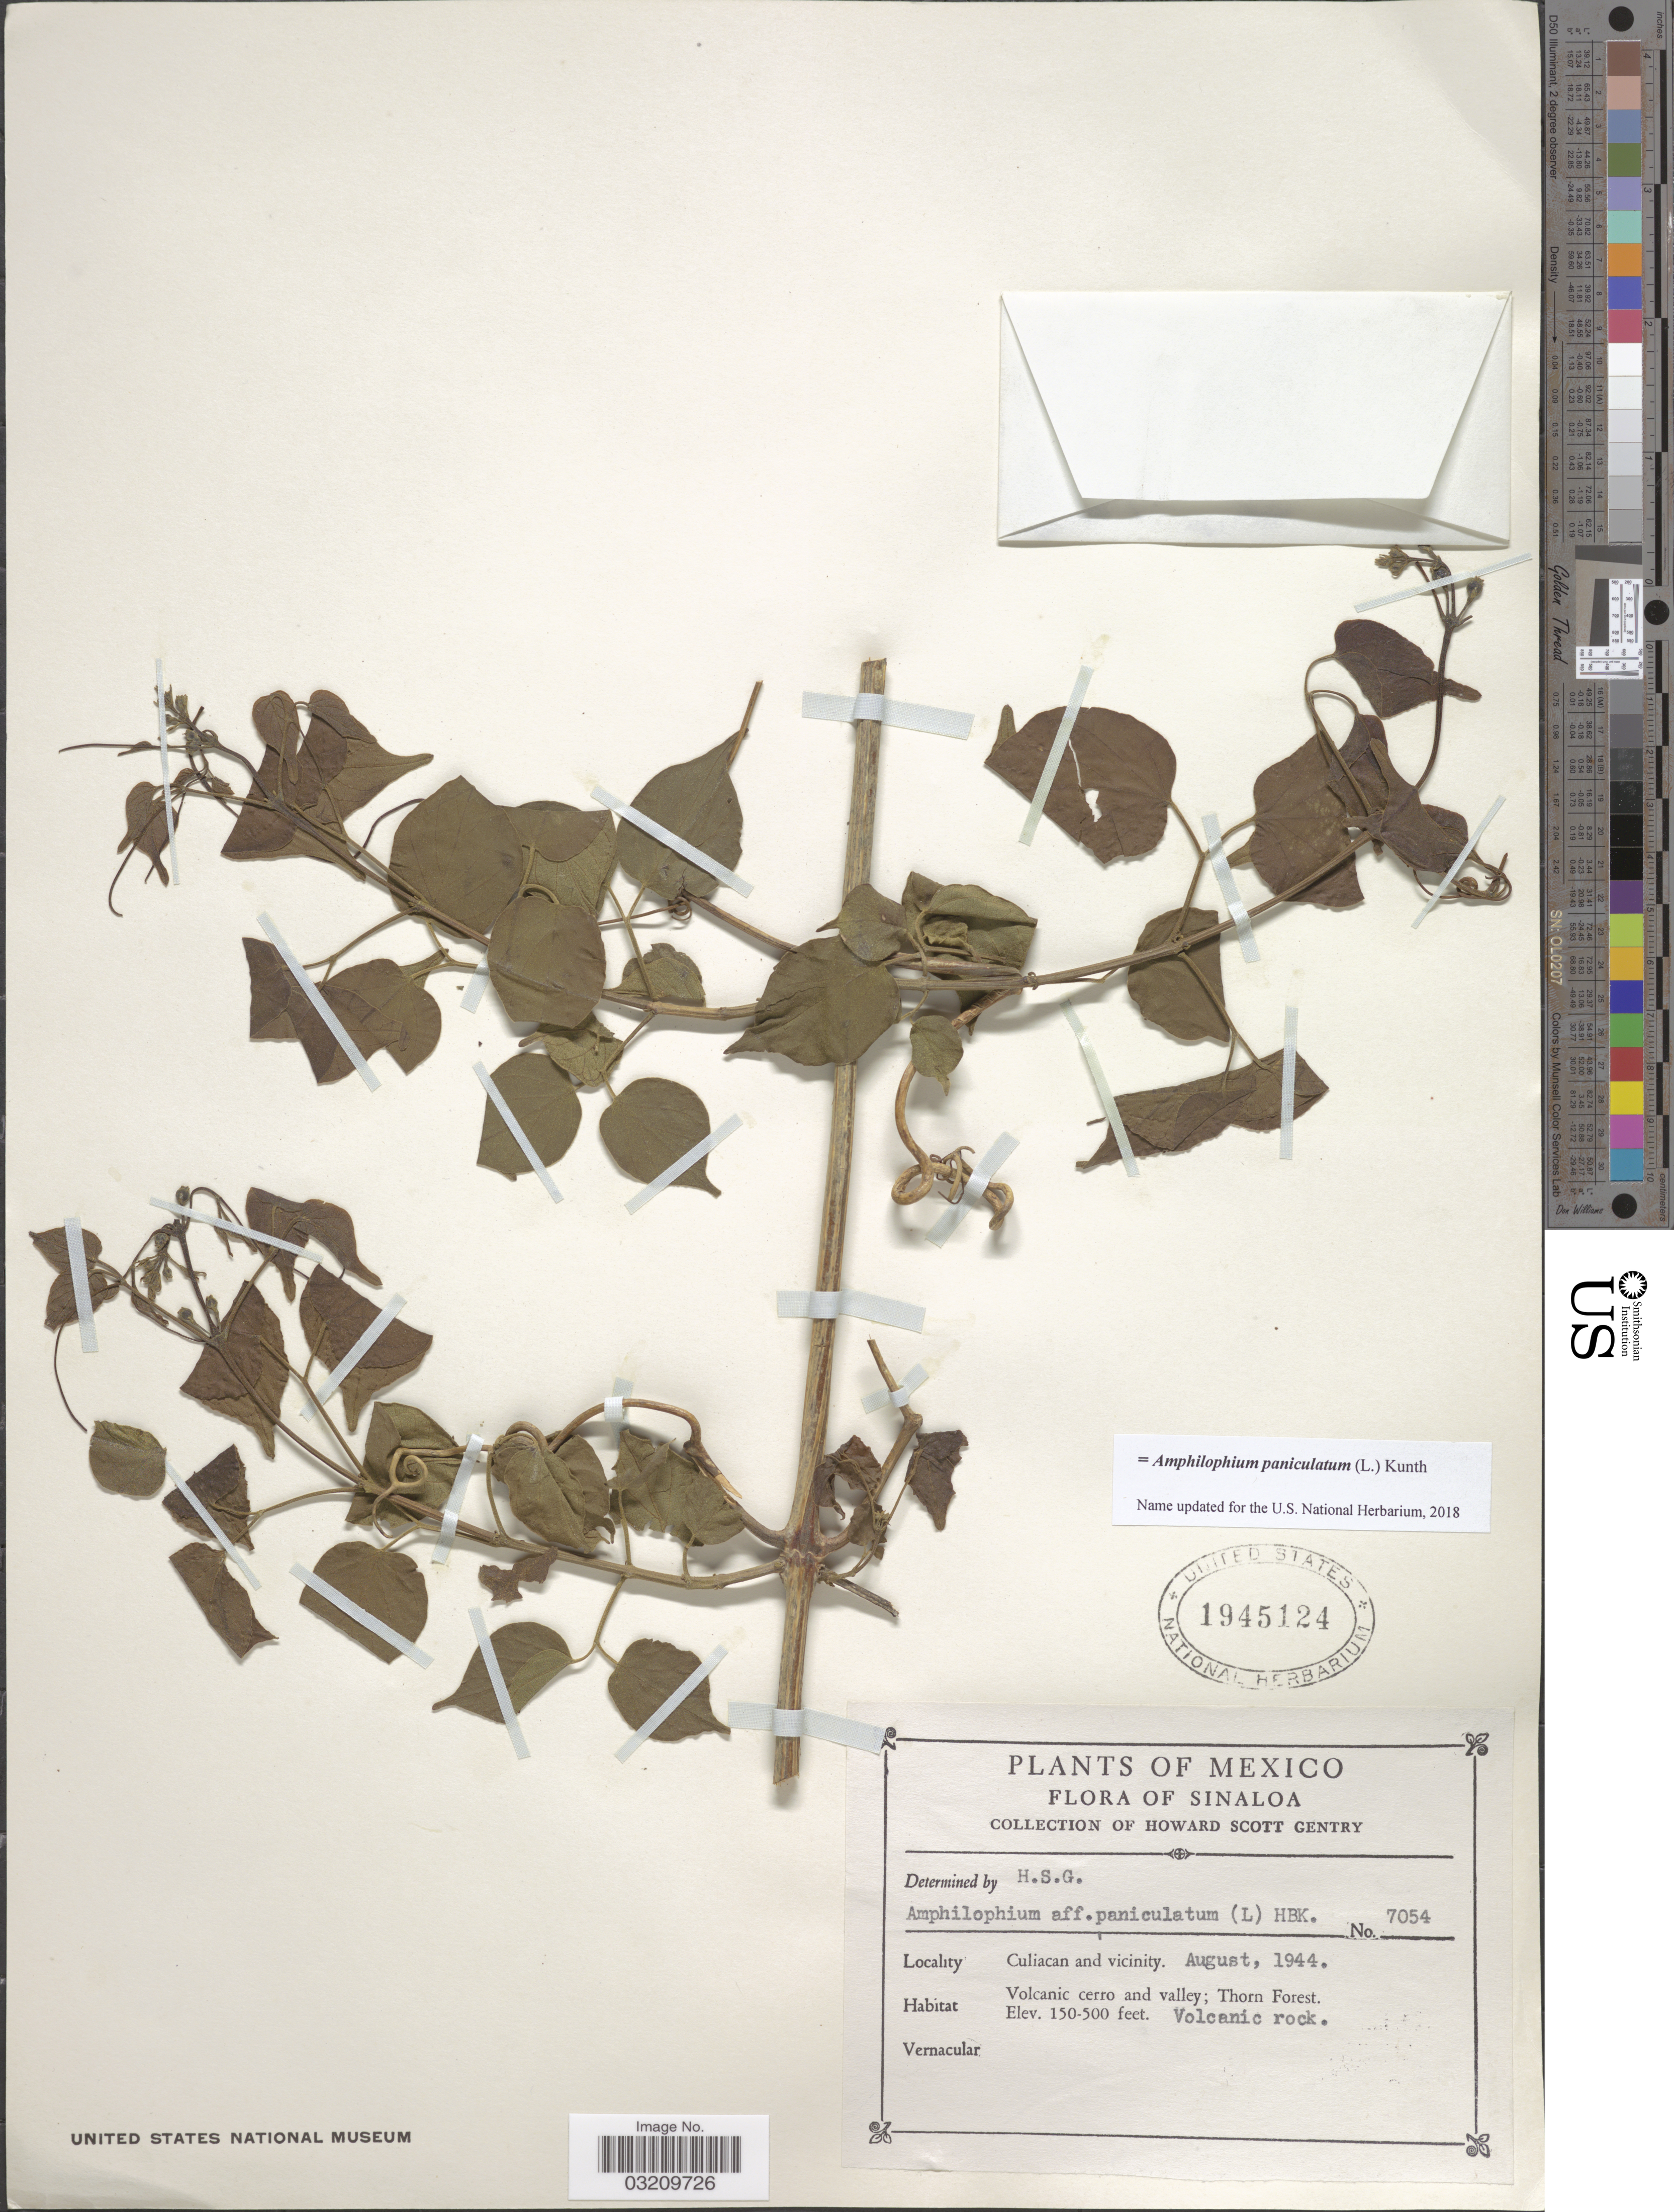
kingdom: Plantae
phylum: Tracheophyta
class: Magnoliopsida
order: Lamiales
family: Bignoniaceae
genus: Amphilophium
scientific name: Amphilophium paniculatum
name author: (L.) Kunth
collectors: H. S. Gentry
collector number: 7054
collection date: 1944-08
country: Mexico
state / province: Sinaloa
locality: Culiacan and vicinity. Vocanic cerro and valley.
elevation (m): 46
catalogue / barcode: US 1945124